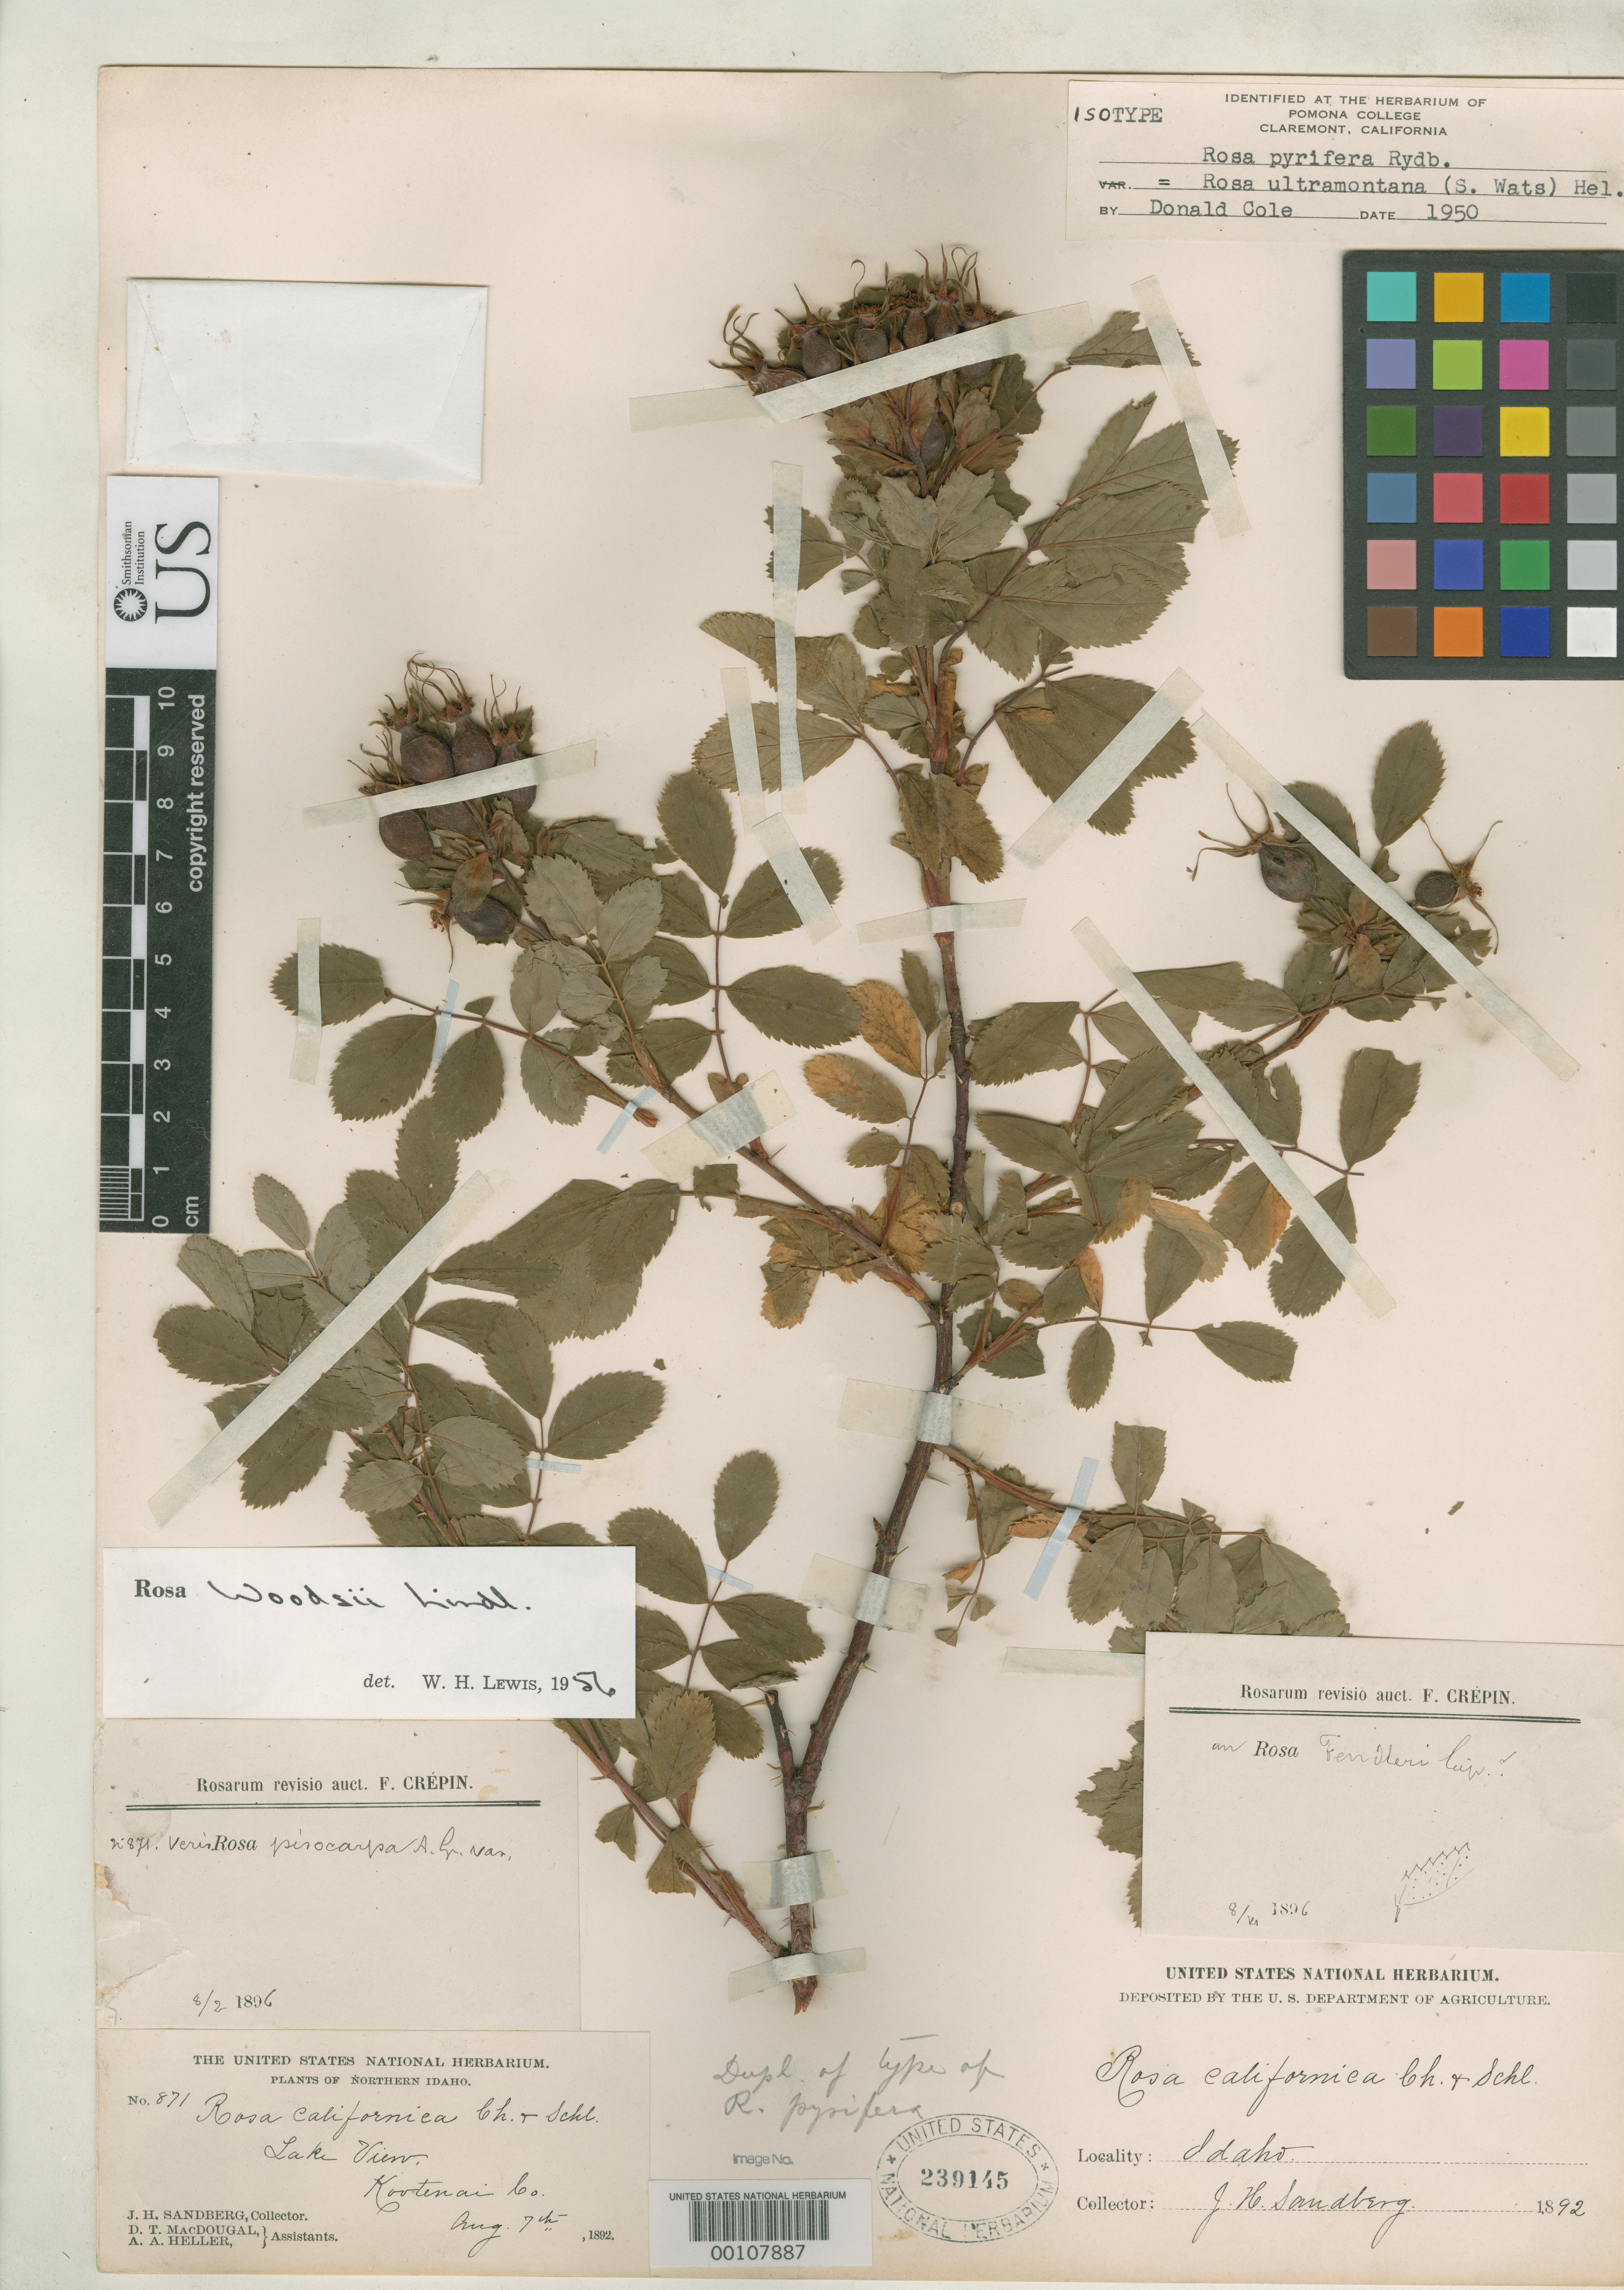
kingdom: Plantae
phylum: Tracheophyta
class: Magnoliopsida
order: Rosales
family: Rosaceae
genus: Rosa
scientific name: Rosa pyrifera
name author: Rydb.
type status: Isotype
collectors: J. H. Sandberg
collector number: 871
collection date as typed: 07 Aug 1892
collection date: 1892-08-07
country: United States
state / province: Idaho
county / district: Bonner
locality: Pend D'oreille Lake.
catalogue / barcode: US 239145